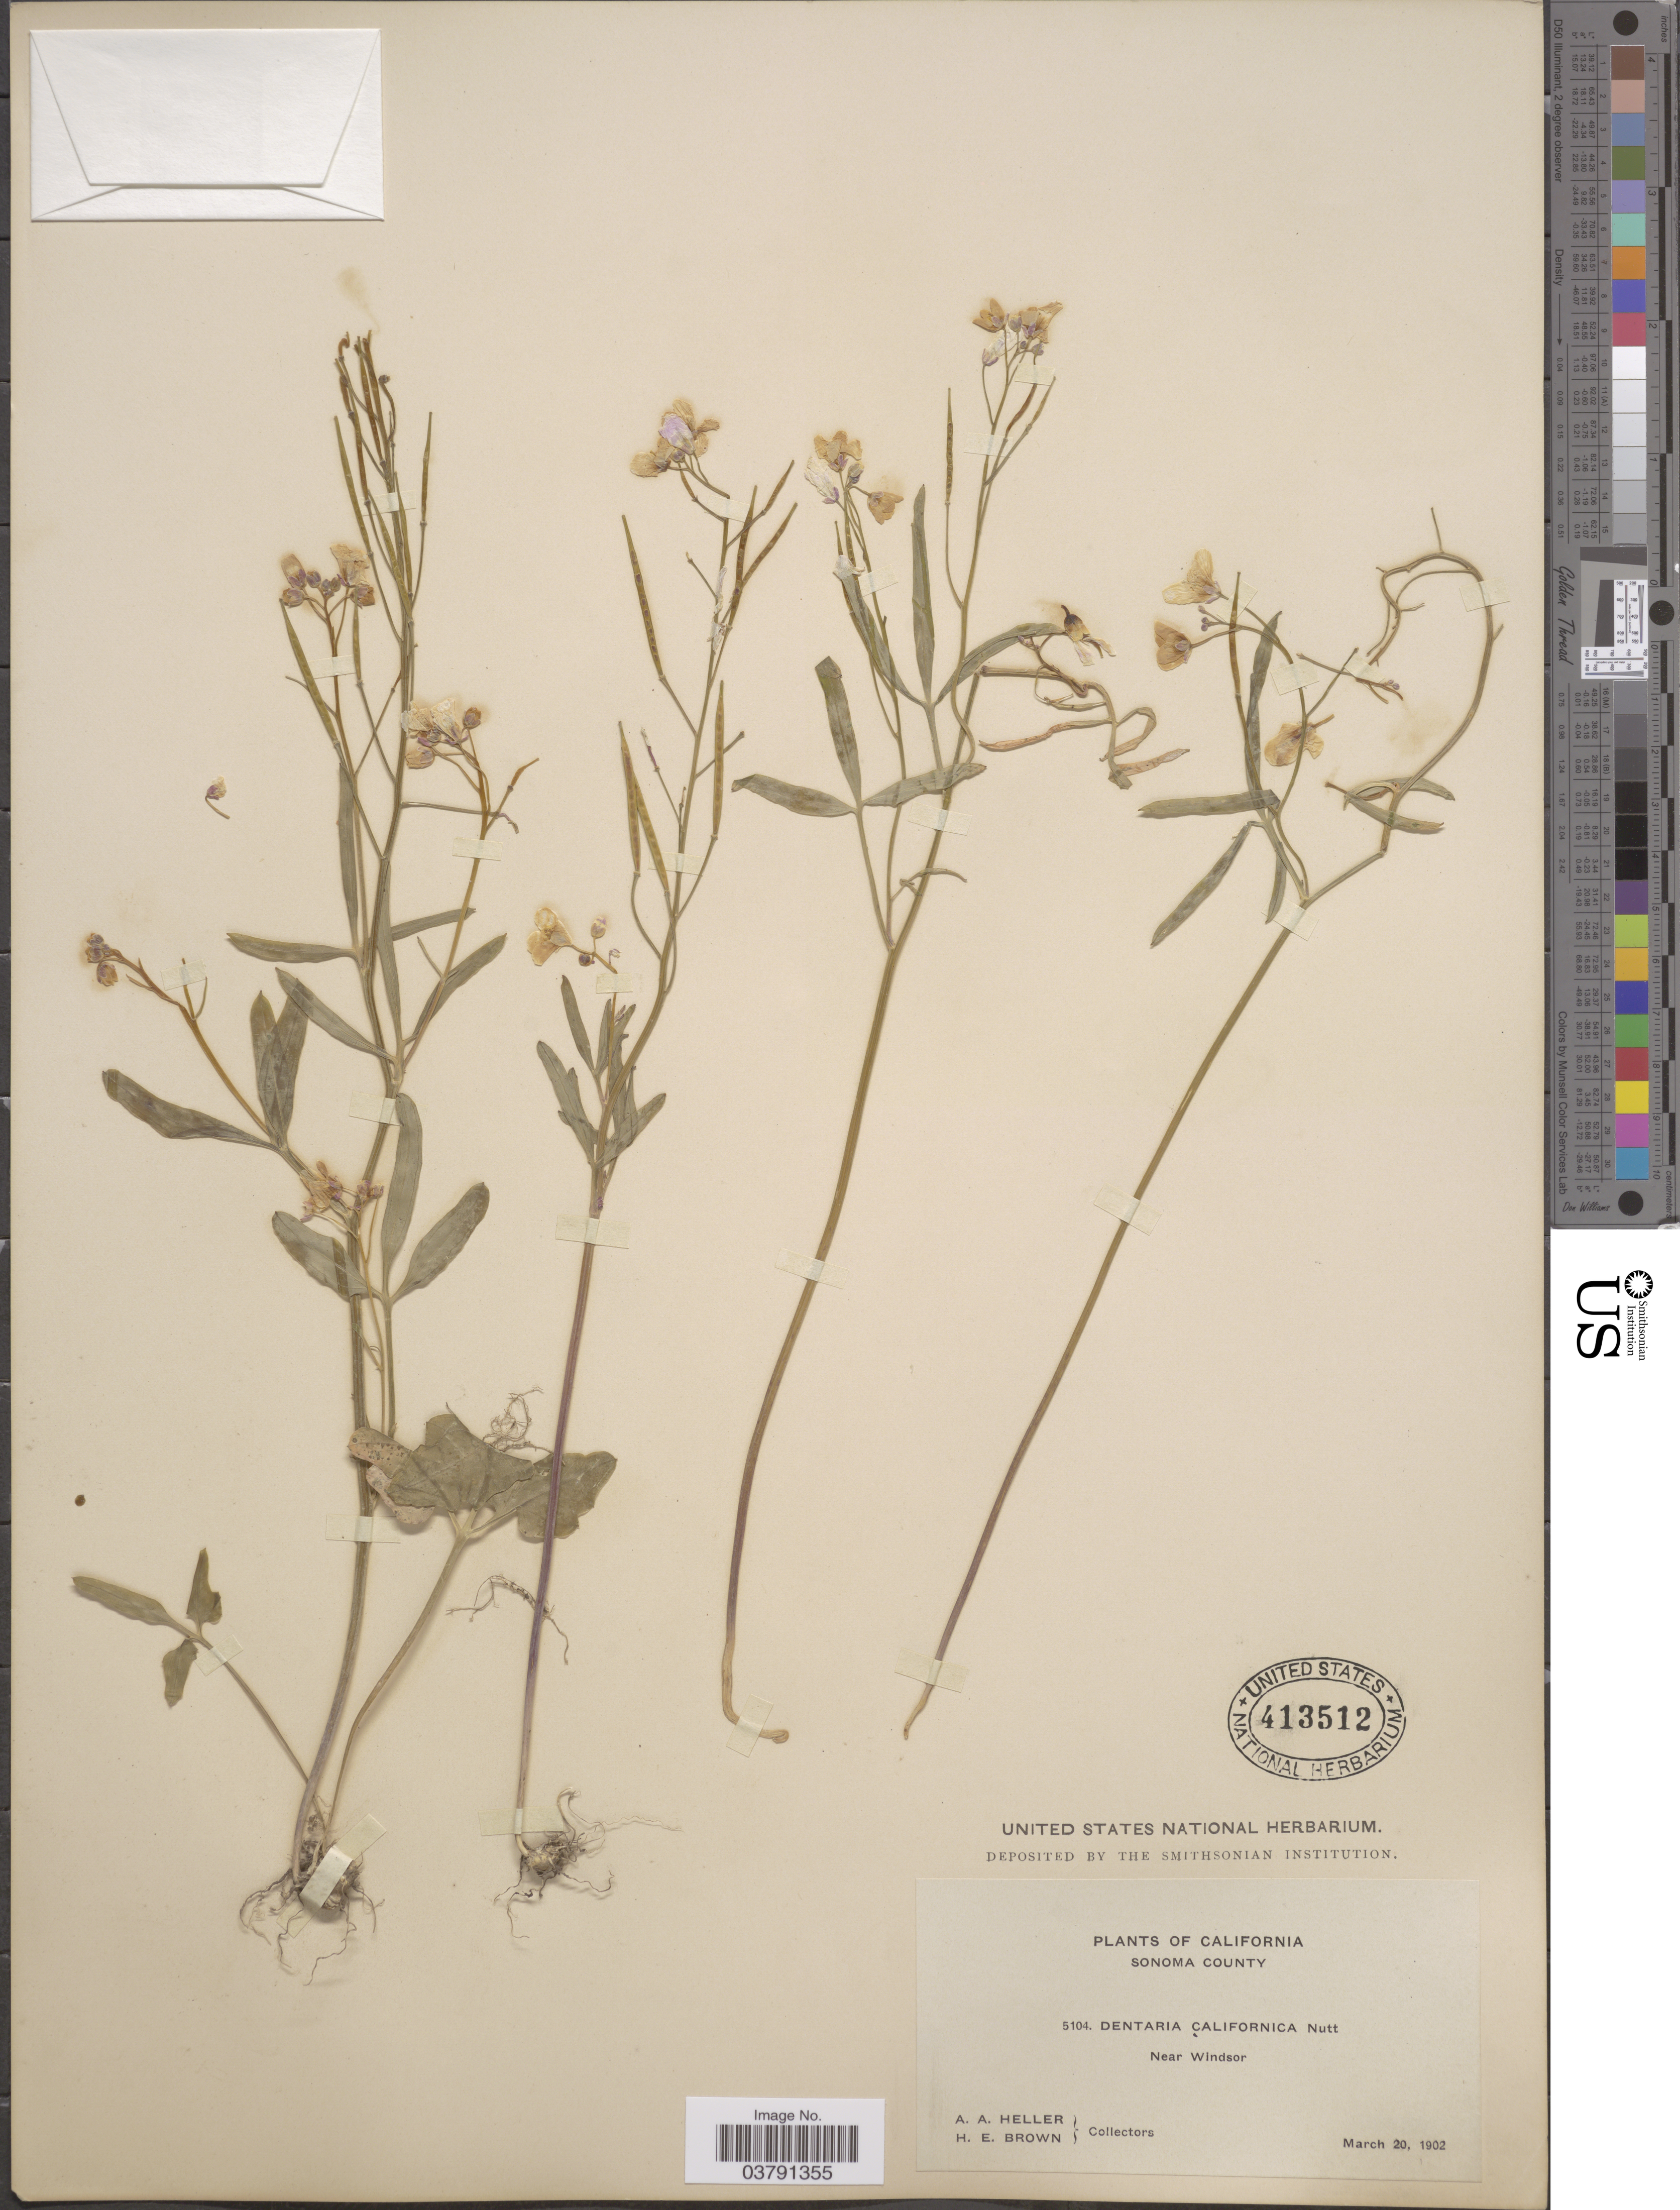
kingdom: Plantae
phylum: Tracheophyta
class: Magnoliopsida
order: Brassicales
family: Brassicaceae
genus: Dentaria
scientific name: Dentaria californica var. integrifolia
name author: (Nutt.) Detling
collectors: A. A. Heller & H. E. Brown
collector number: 5104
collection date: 1902-03-20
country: United States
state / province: California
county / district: Sonoma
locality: Sonoma County. Near Windsor.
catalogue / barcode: US 413512